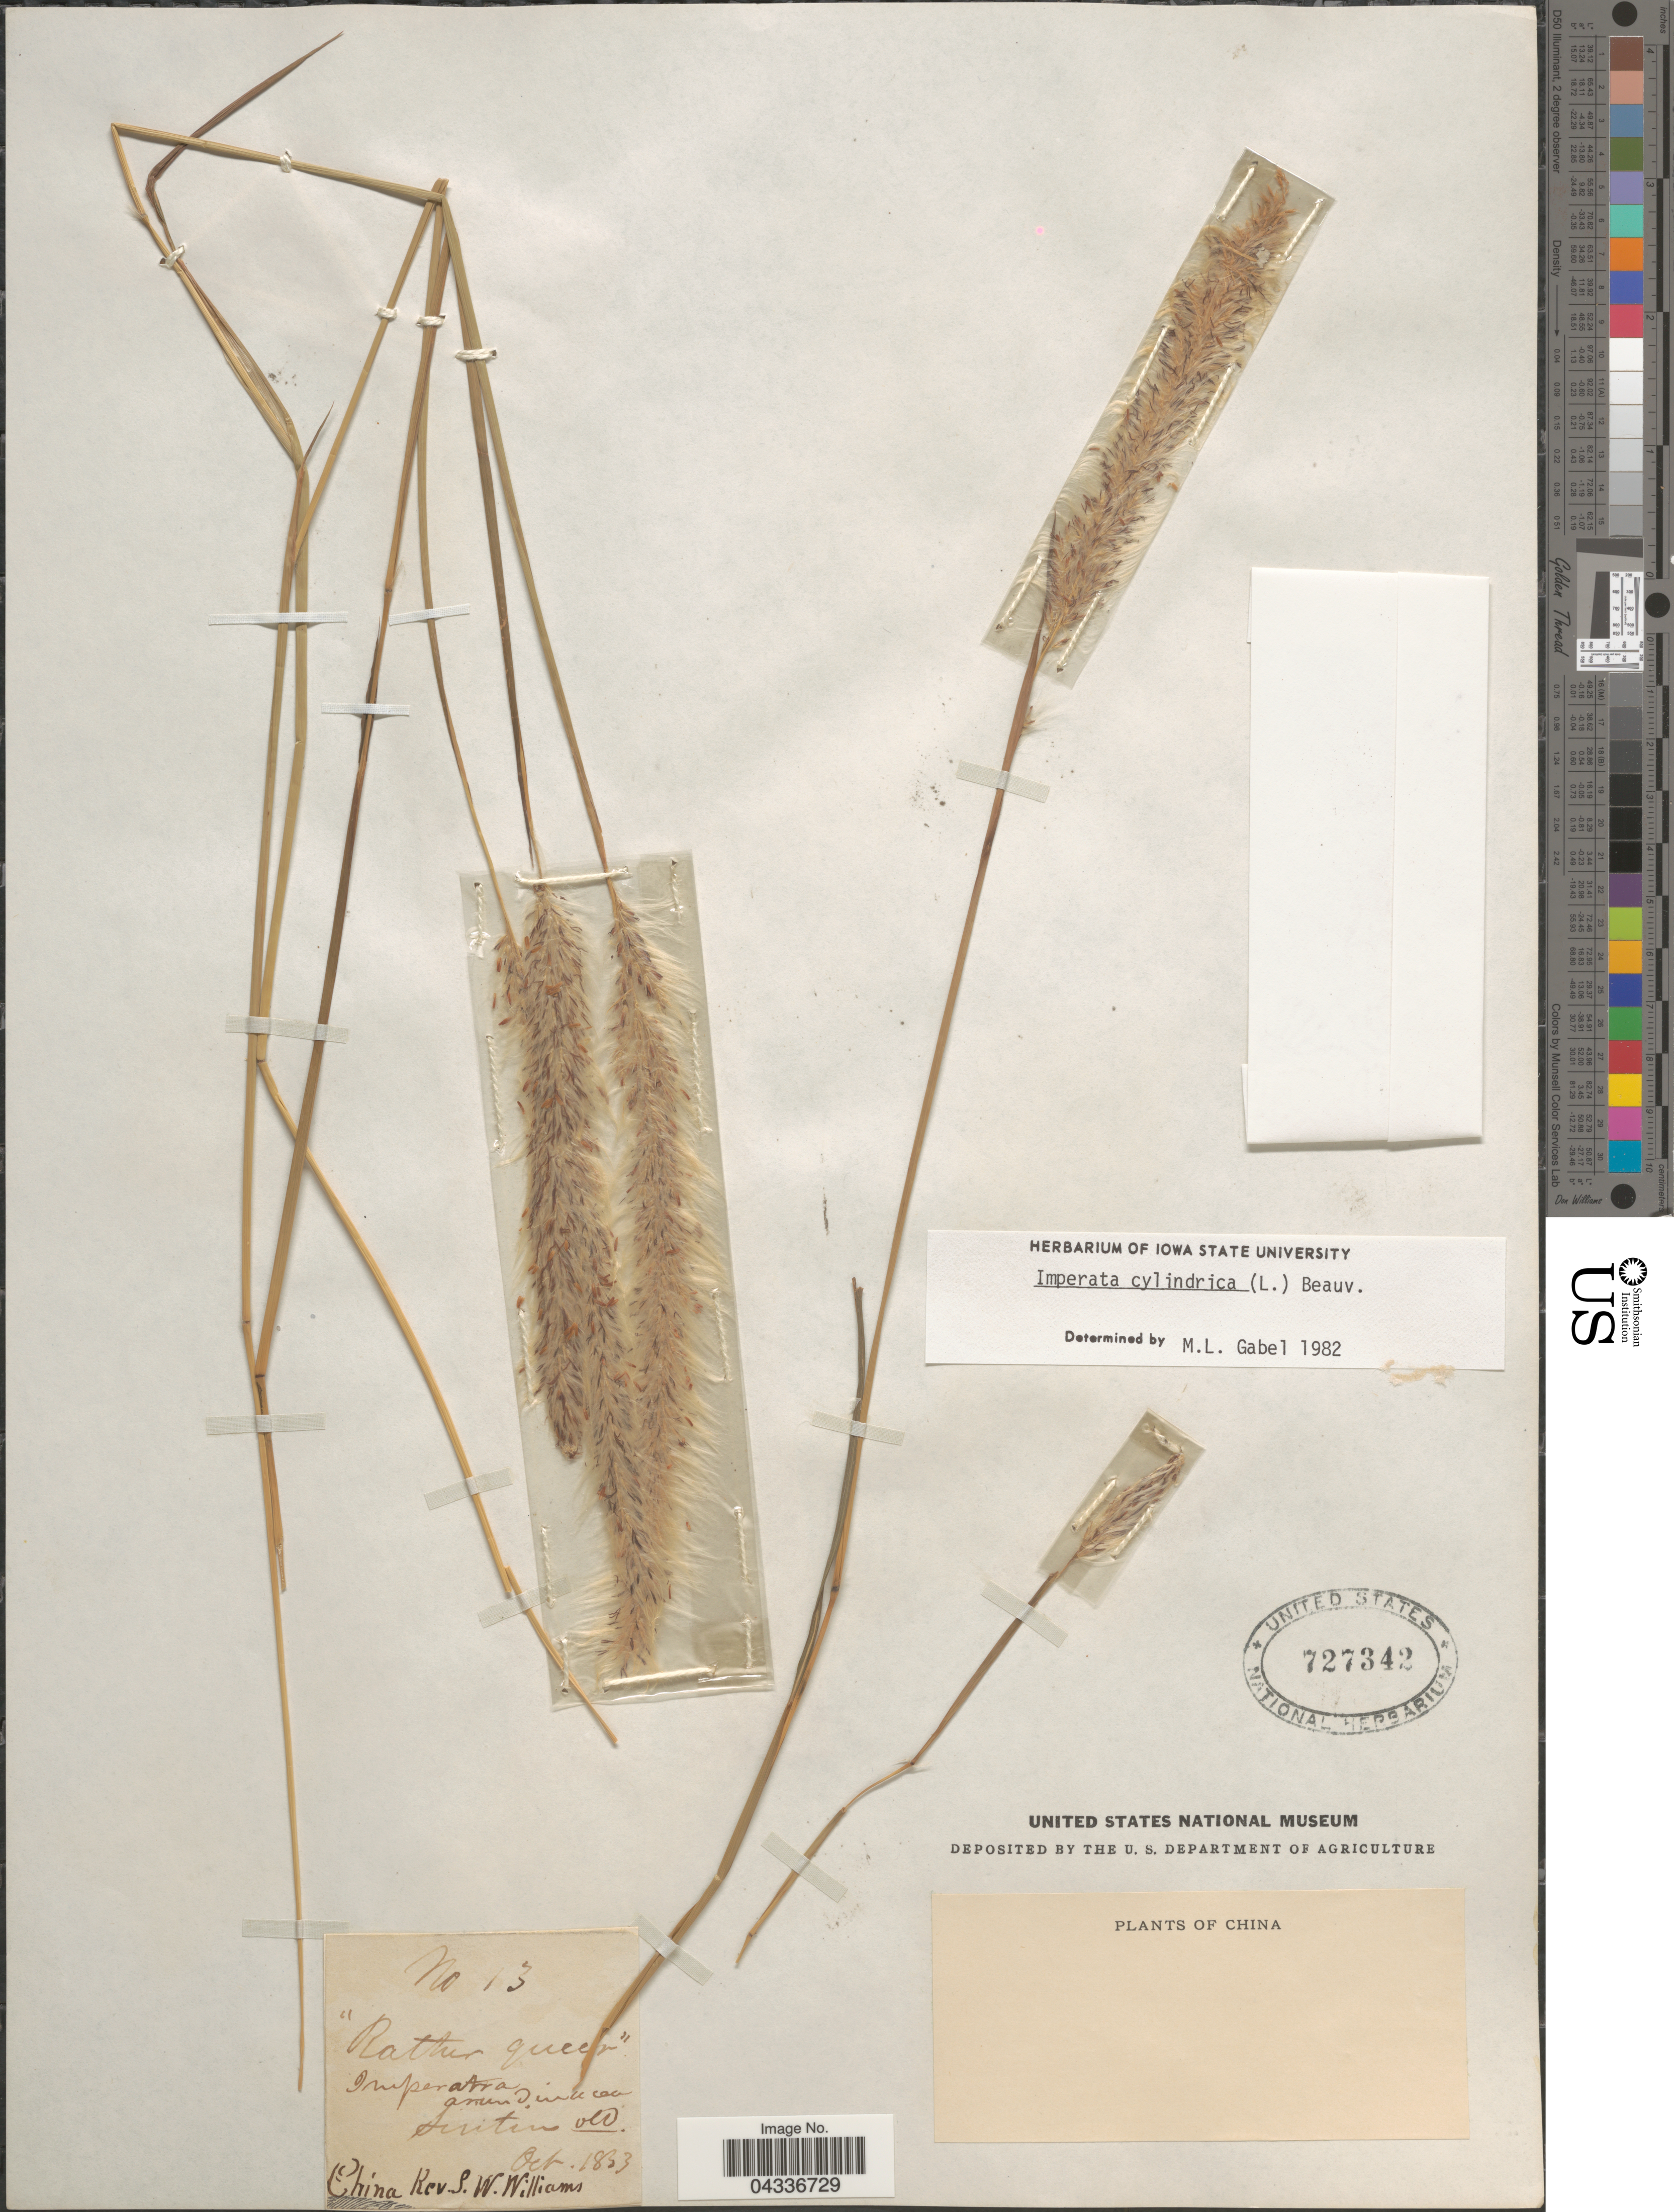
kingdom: Plantae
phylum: Tracheophyta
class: Liliopsida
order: Poales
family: Poaceae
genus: Imperata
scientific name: Imperata cylindrica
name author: (L.) P. Beauv.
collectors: S. W. Williams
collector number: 13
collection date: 1833-10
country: China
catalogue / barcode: US 727342